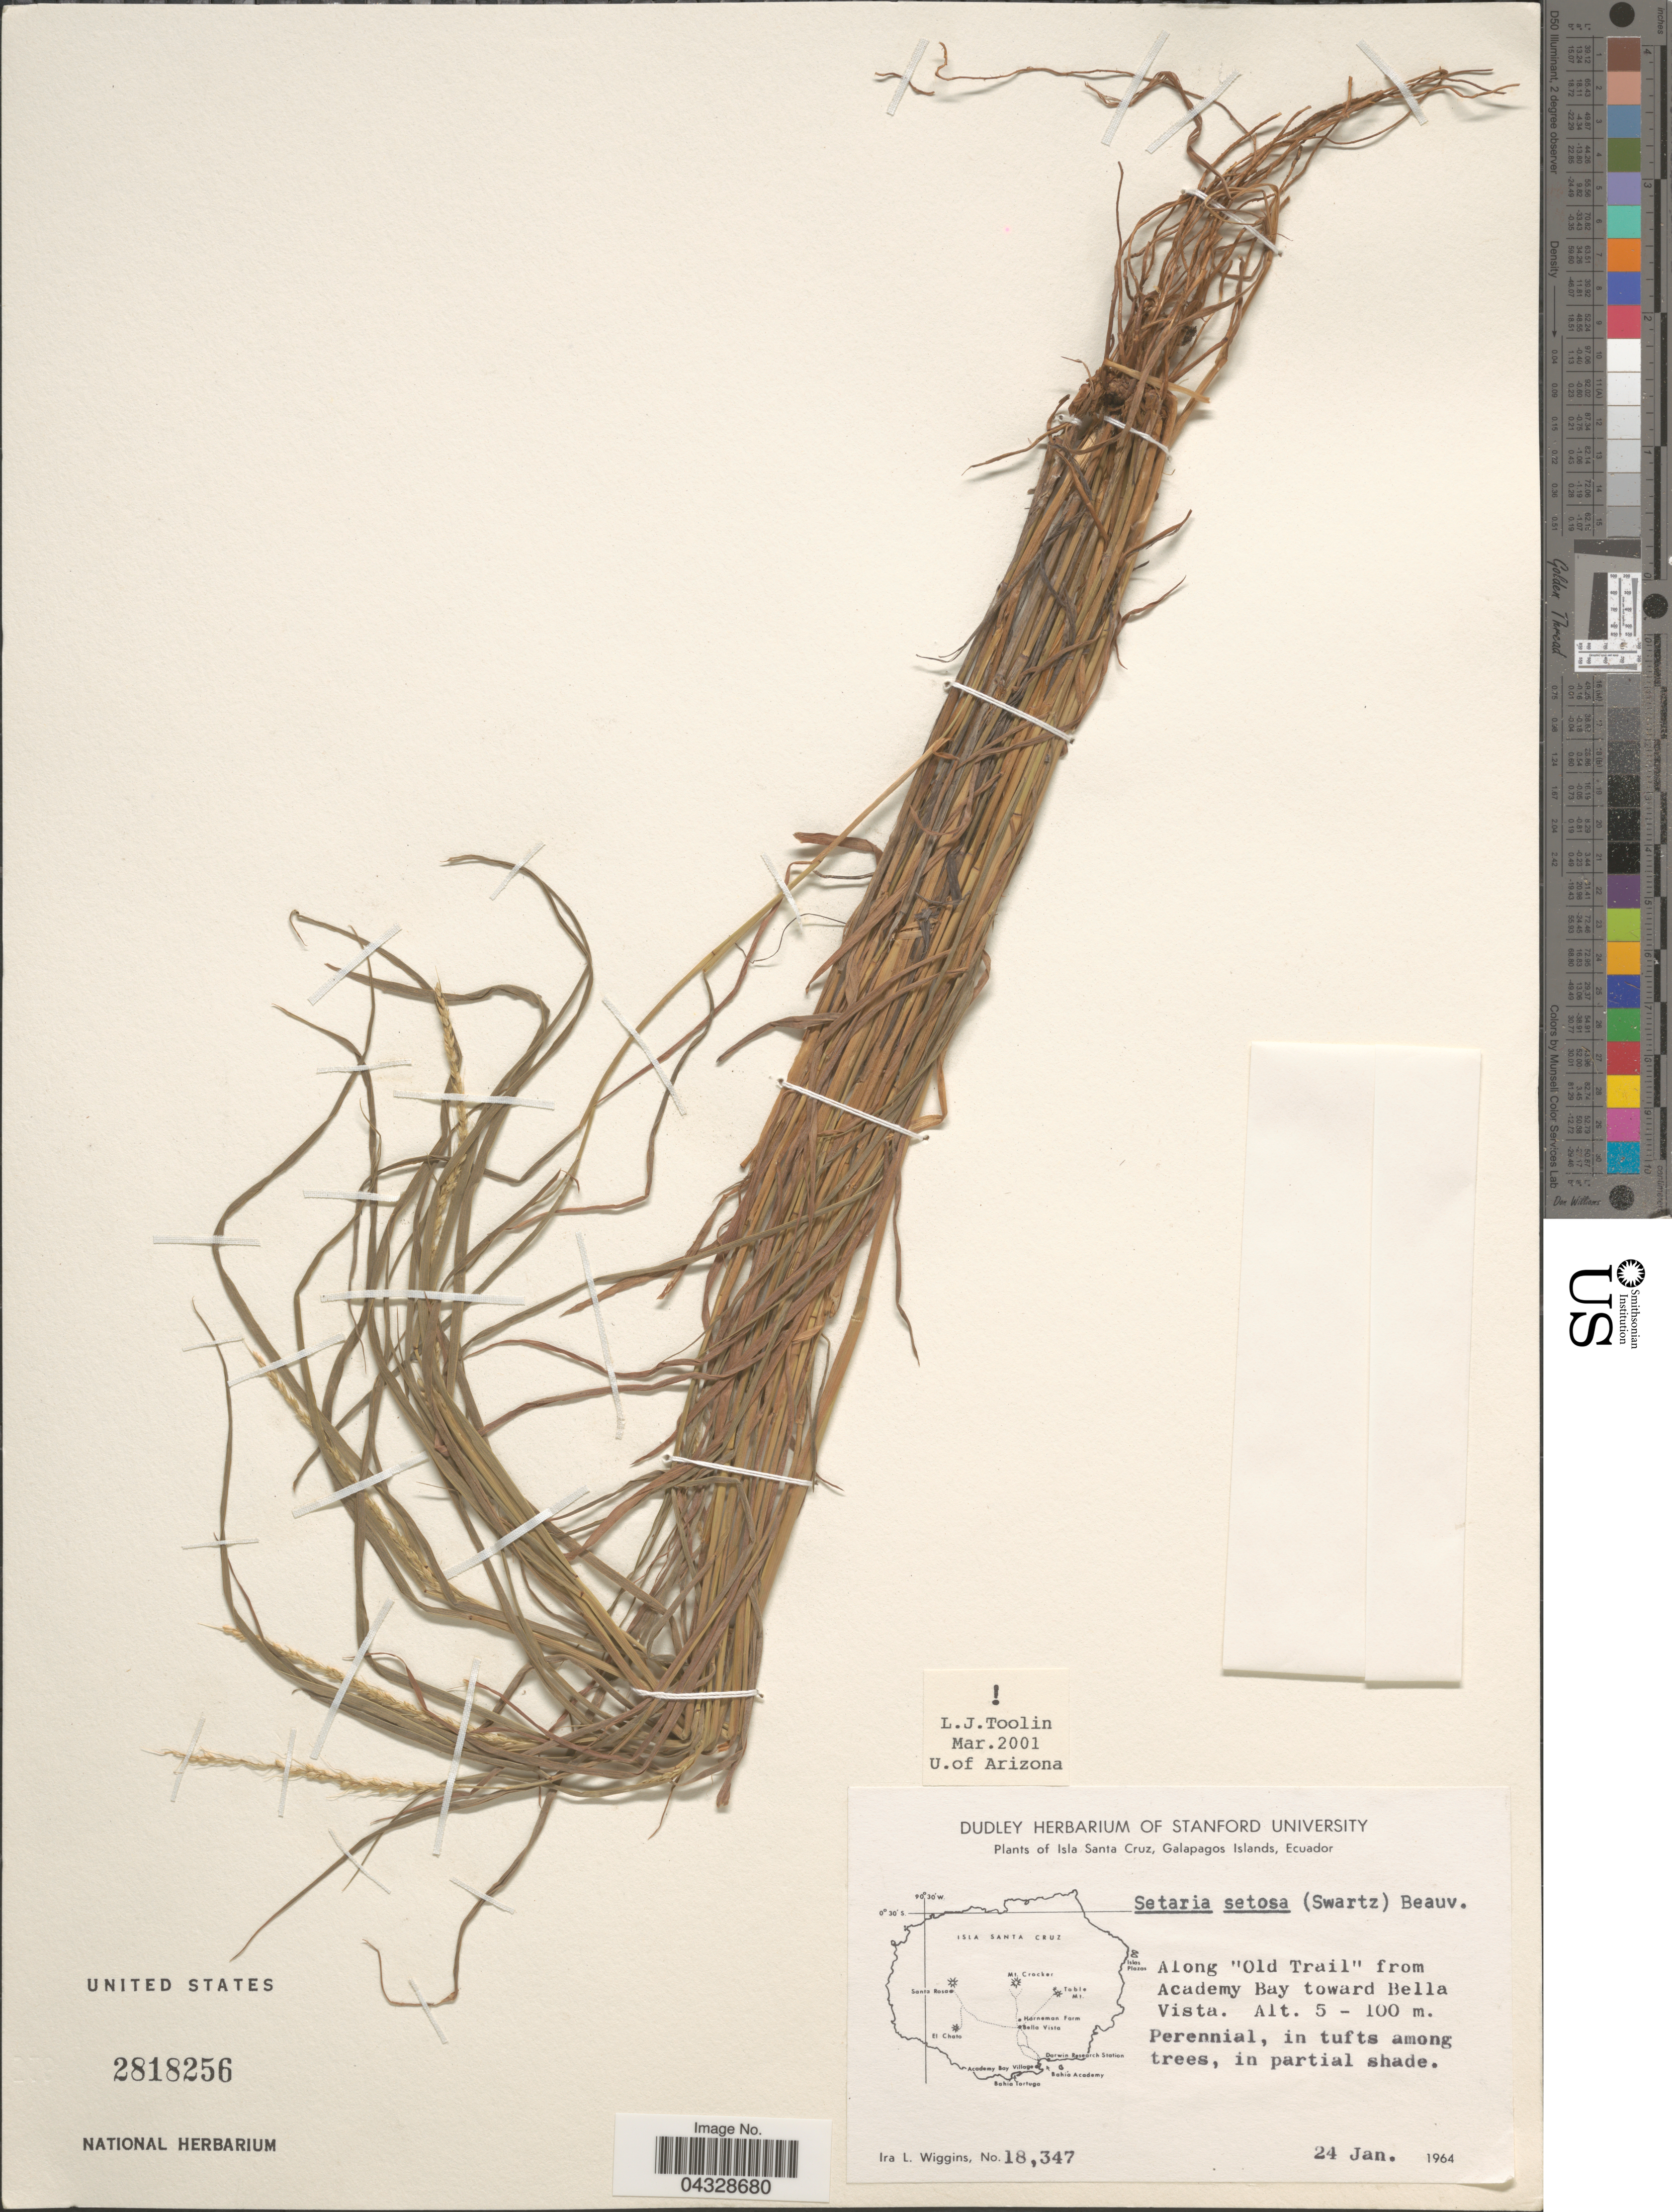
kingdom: Plantae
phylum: Tracheophyta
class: Liliopsida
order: Poales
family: Poaceae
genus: Setaria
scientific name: Setaria setosa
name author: (Sw.) P. Beauv.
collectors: I. L. Wiggins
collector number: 18347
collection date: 1964-01-24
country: Ecuador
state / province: Colón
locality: Isla Santa Cruz, Galapagos Islands. Along "Old Trail" from Academy Bay toward Bella Vista.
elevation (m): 5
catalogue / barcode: US 2818256